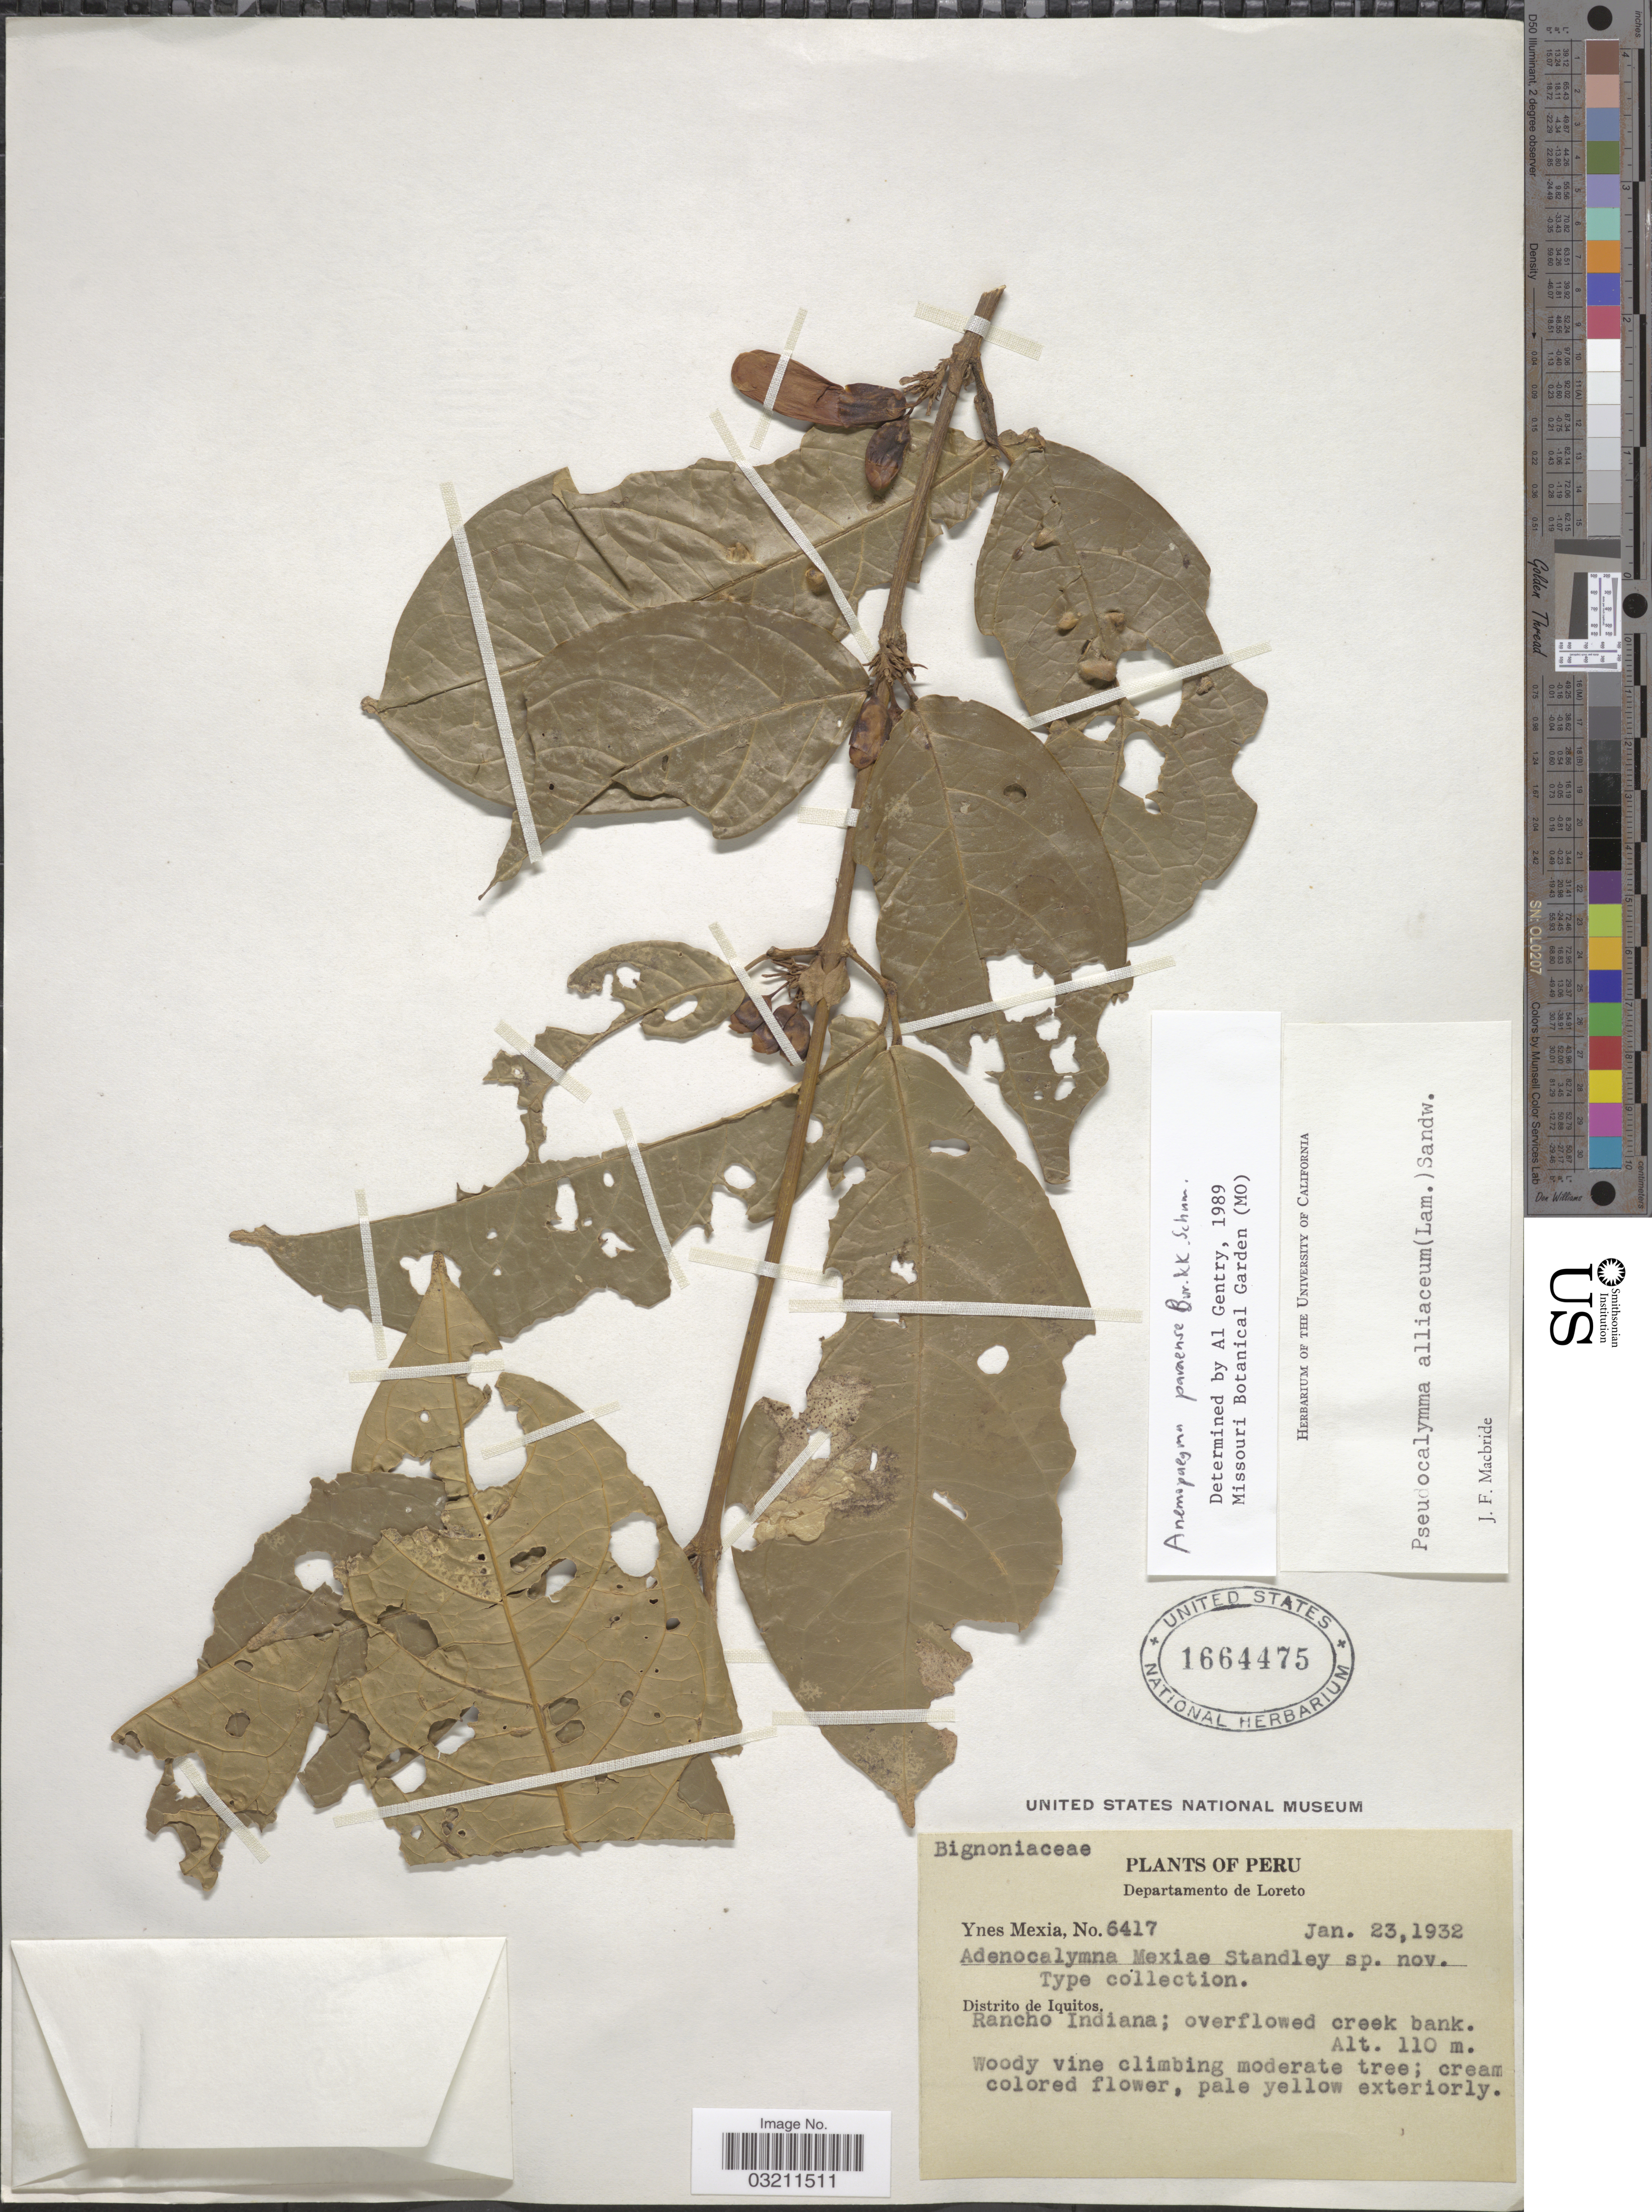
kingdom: Plantae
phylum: Tracheophyta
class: Magnoliopsida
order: Lamiales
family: Bignoniaceae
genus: Anemopaegma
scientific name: Anemopaegma paraense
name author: Bureau & K. Schum.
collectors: Y. Mexia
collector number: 6417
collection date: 1932-01-23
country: Peru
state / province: Loreto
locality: Departamento de Loreto. Distrito de Iquitos. Rancho Indiana.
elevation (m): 110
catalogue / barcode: US 1664475